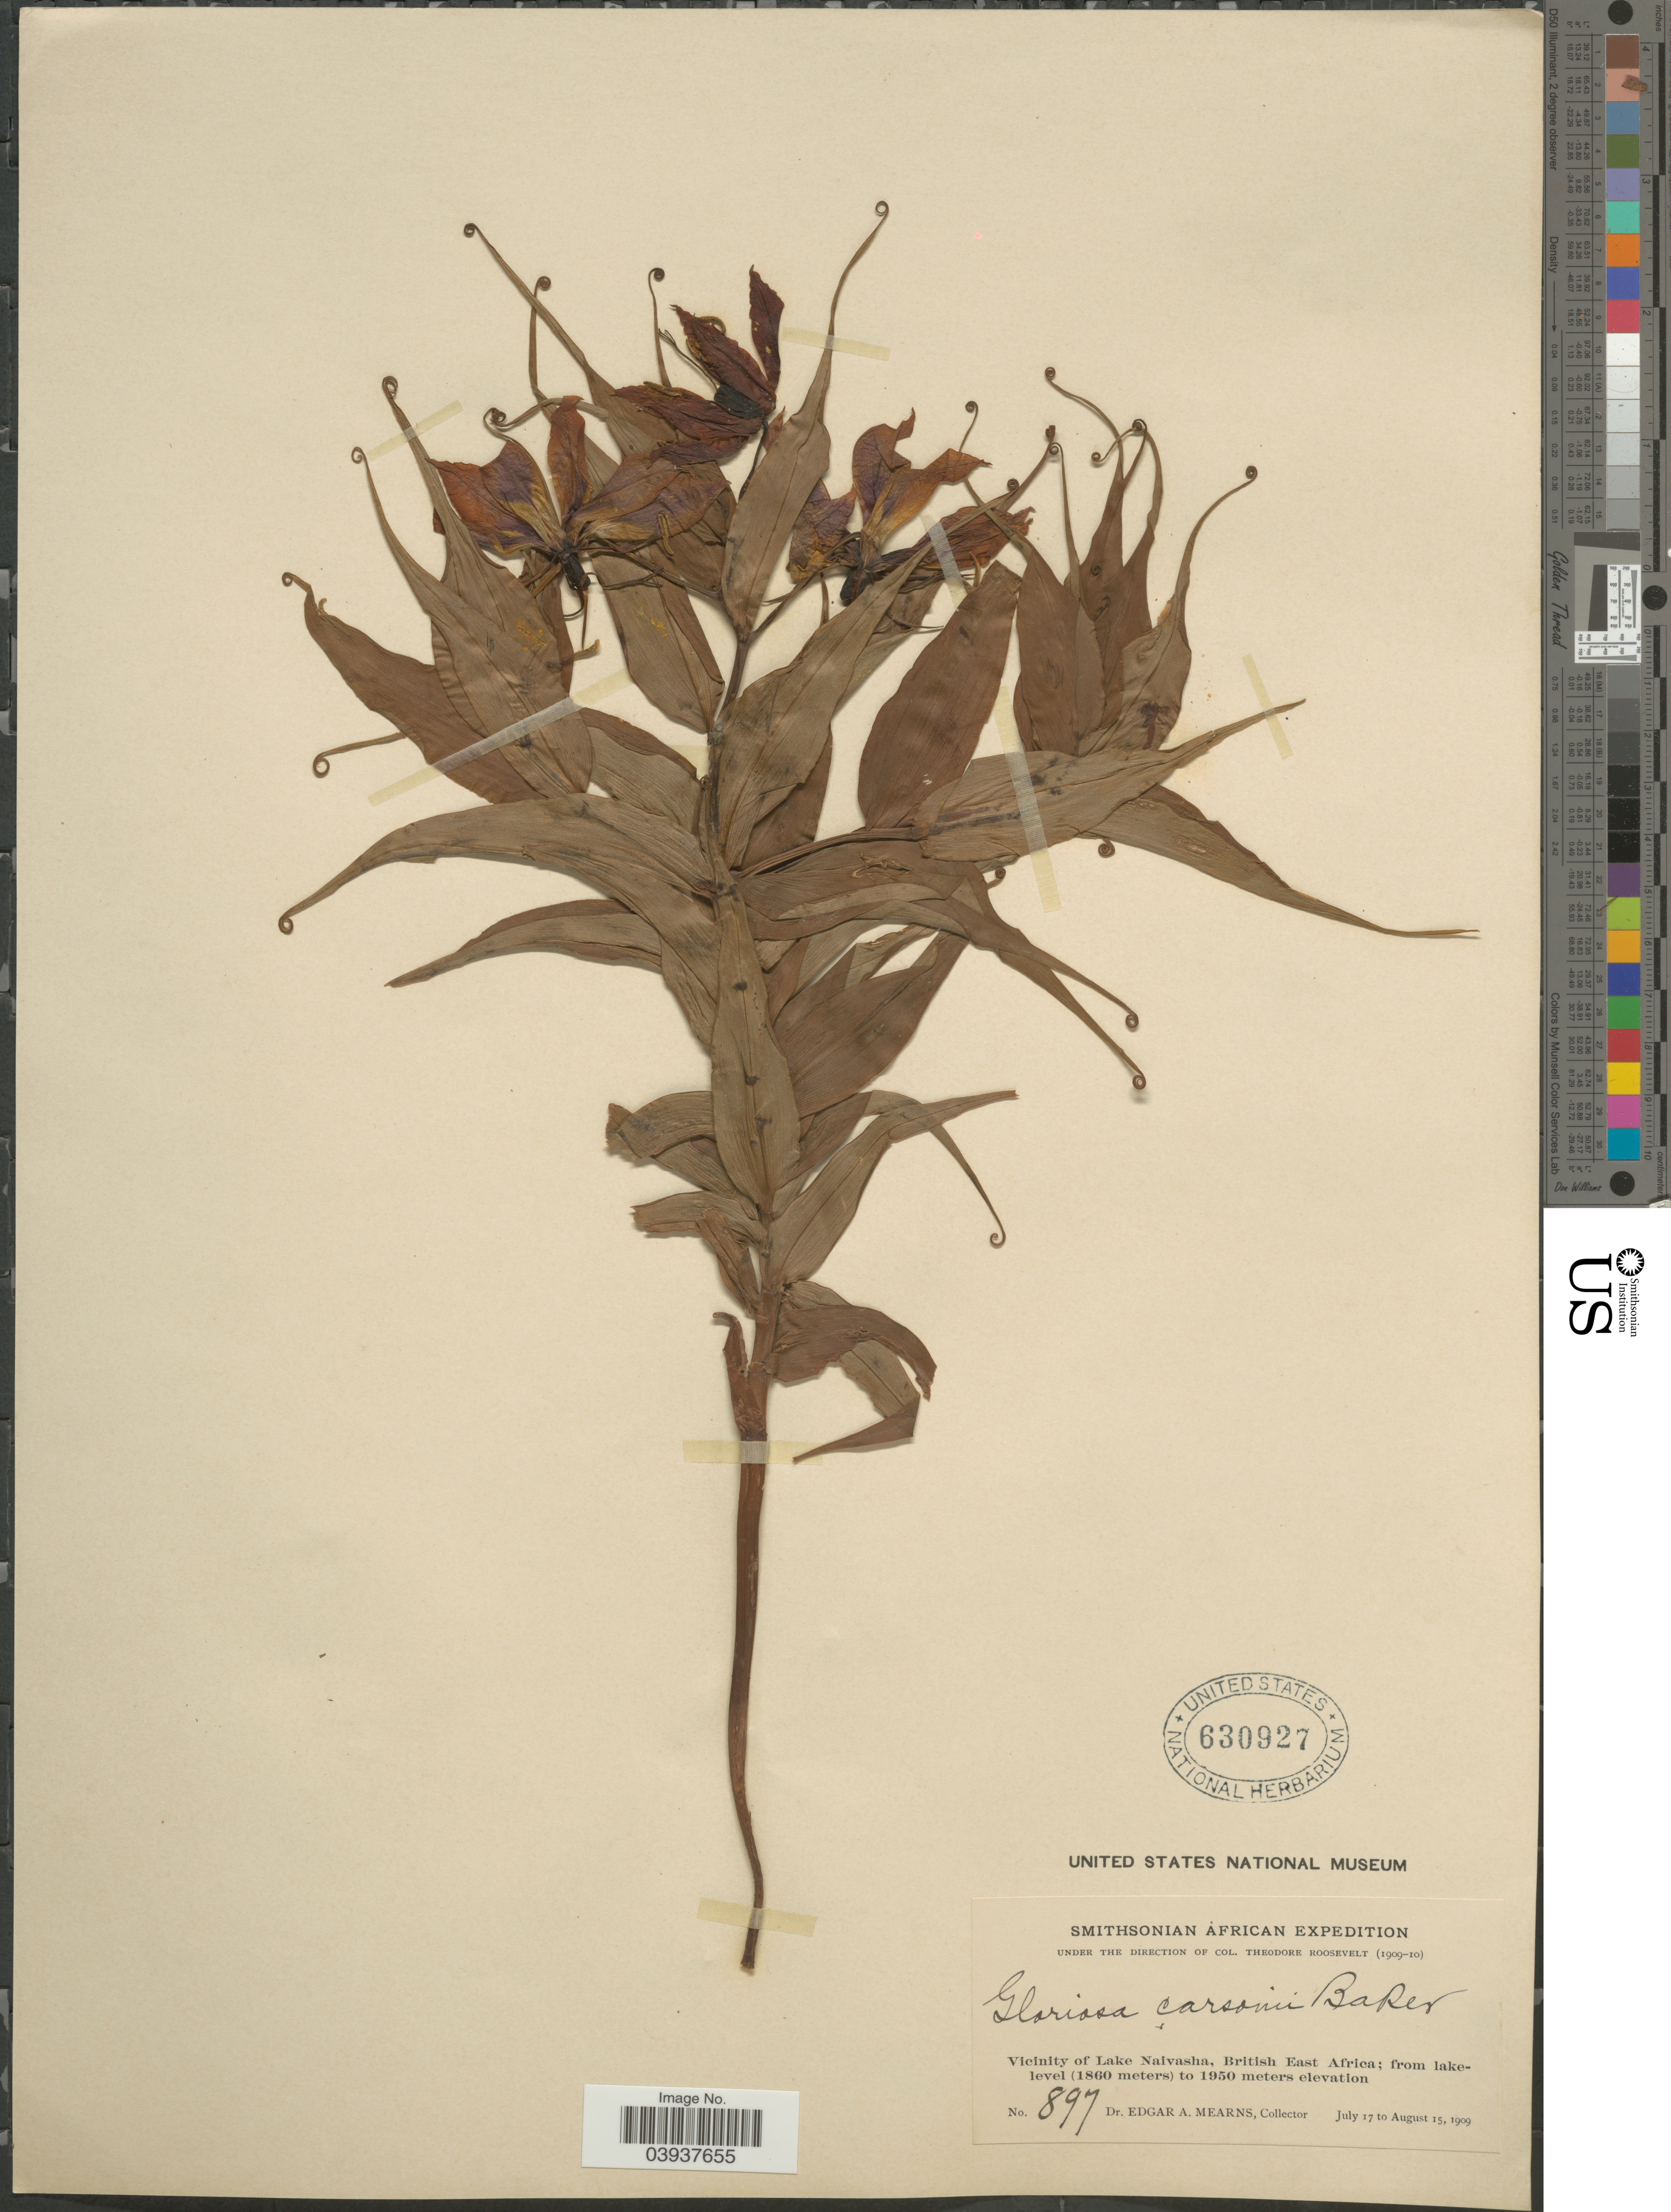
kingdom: Plantae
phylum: Tracheophyta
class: Liliopsida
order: Liliales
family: Colchicaceae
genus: Gloriosa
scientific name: Gloriosa carsonii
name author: Baker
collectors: E. A. Mearns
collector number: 897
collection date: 1909-07-17/1909-08-15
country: Kenya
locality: Vicinity of Lake Naivasha, British East Africa.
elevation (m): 1950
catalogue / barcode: US 630927